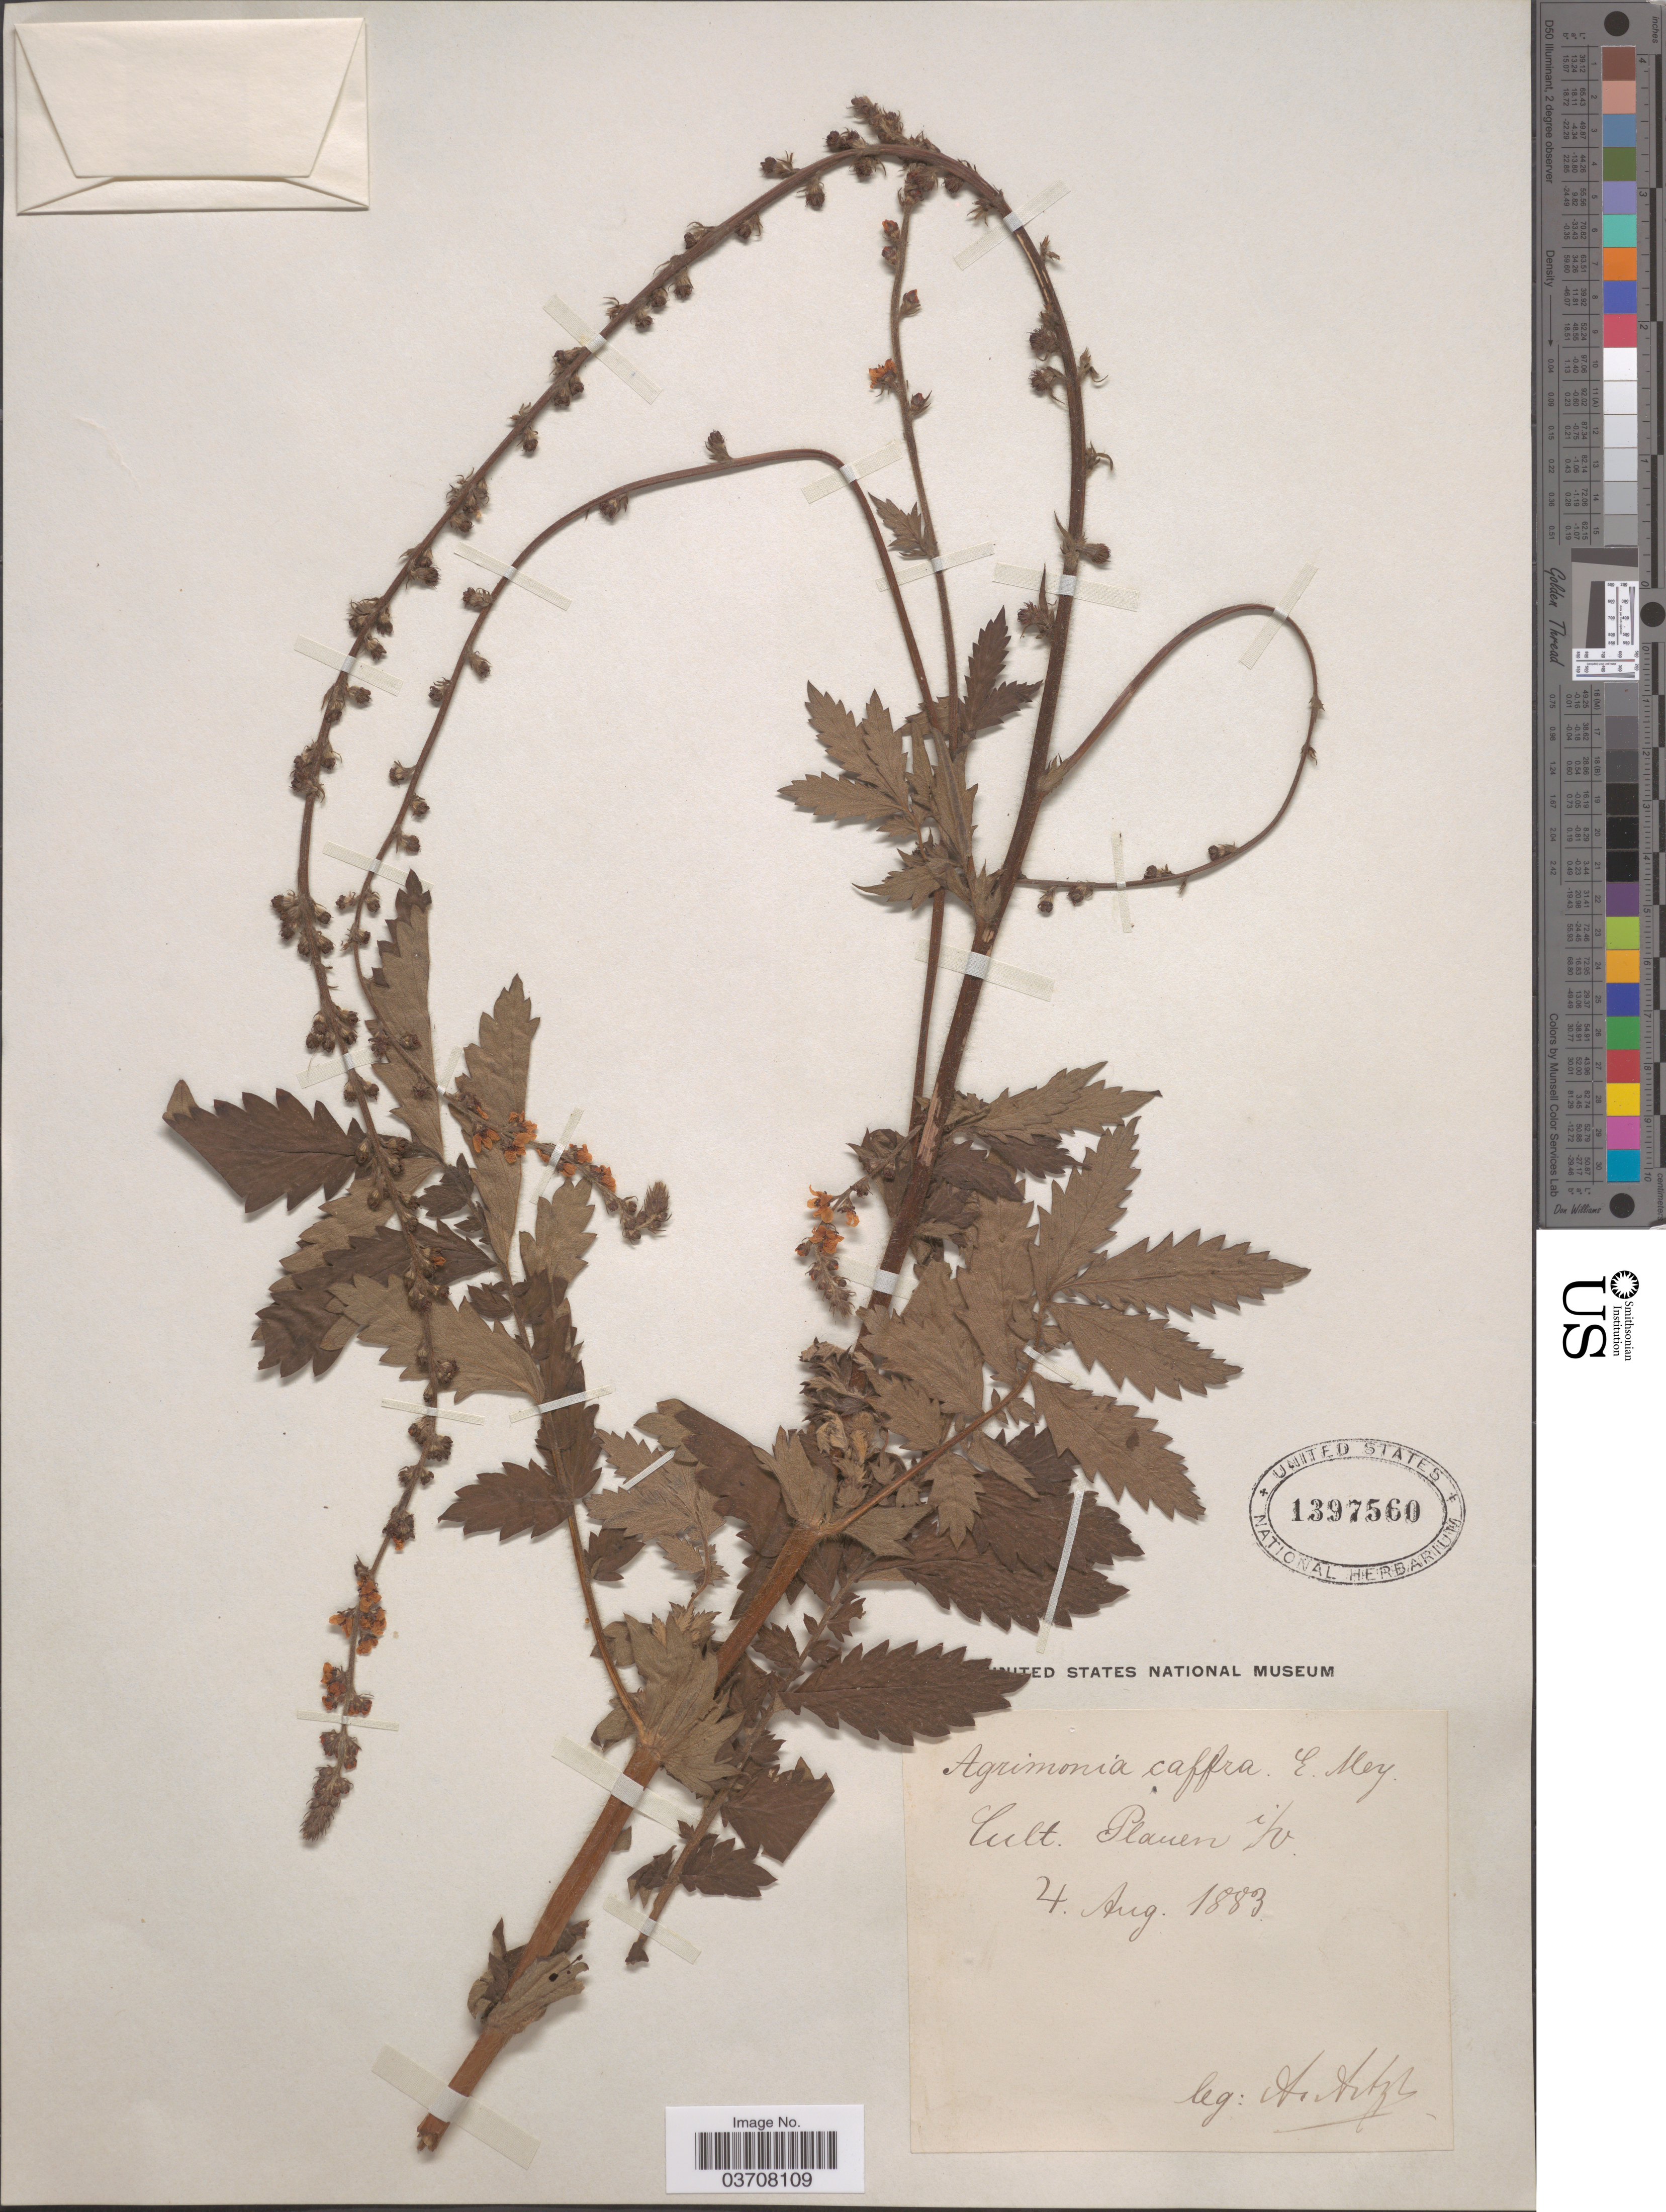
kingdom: Plantae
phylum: Tracheophyta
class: Magnoliopsida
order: Rosales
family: Rosaceae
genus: Agrimonia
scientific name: Agrimonia caffra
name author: E. Mey. ex C.A. Mey.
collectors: A. Artzb.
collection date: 1883-08-04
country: Germany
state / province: Sachsen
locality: Plauen i/v [unsure placement]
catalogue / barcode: US 1397560